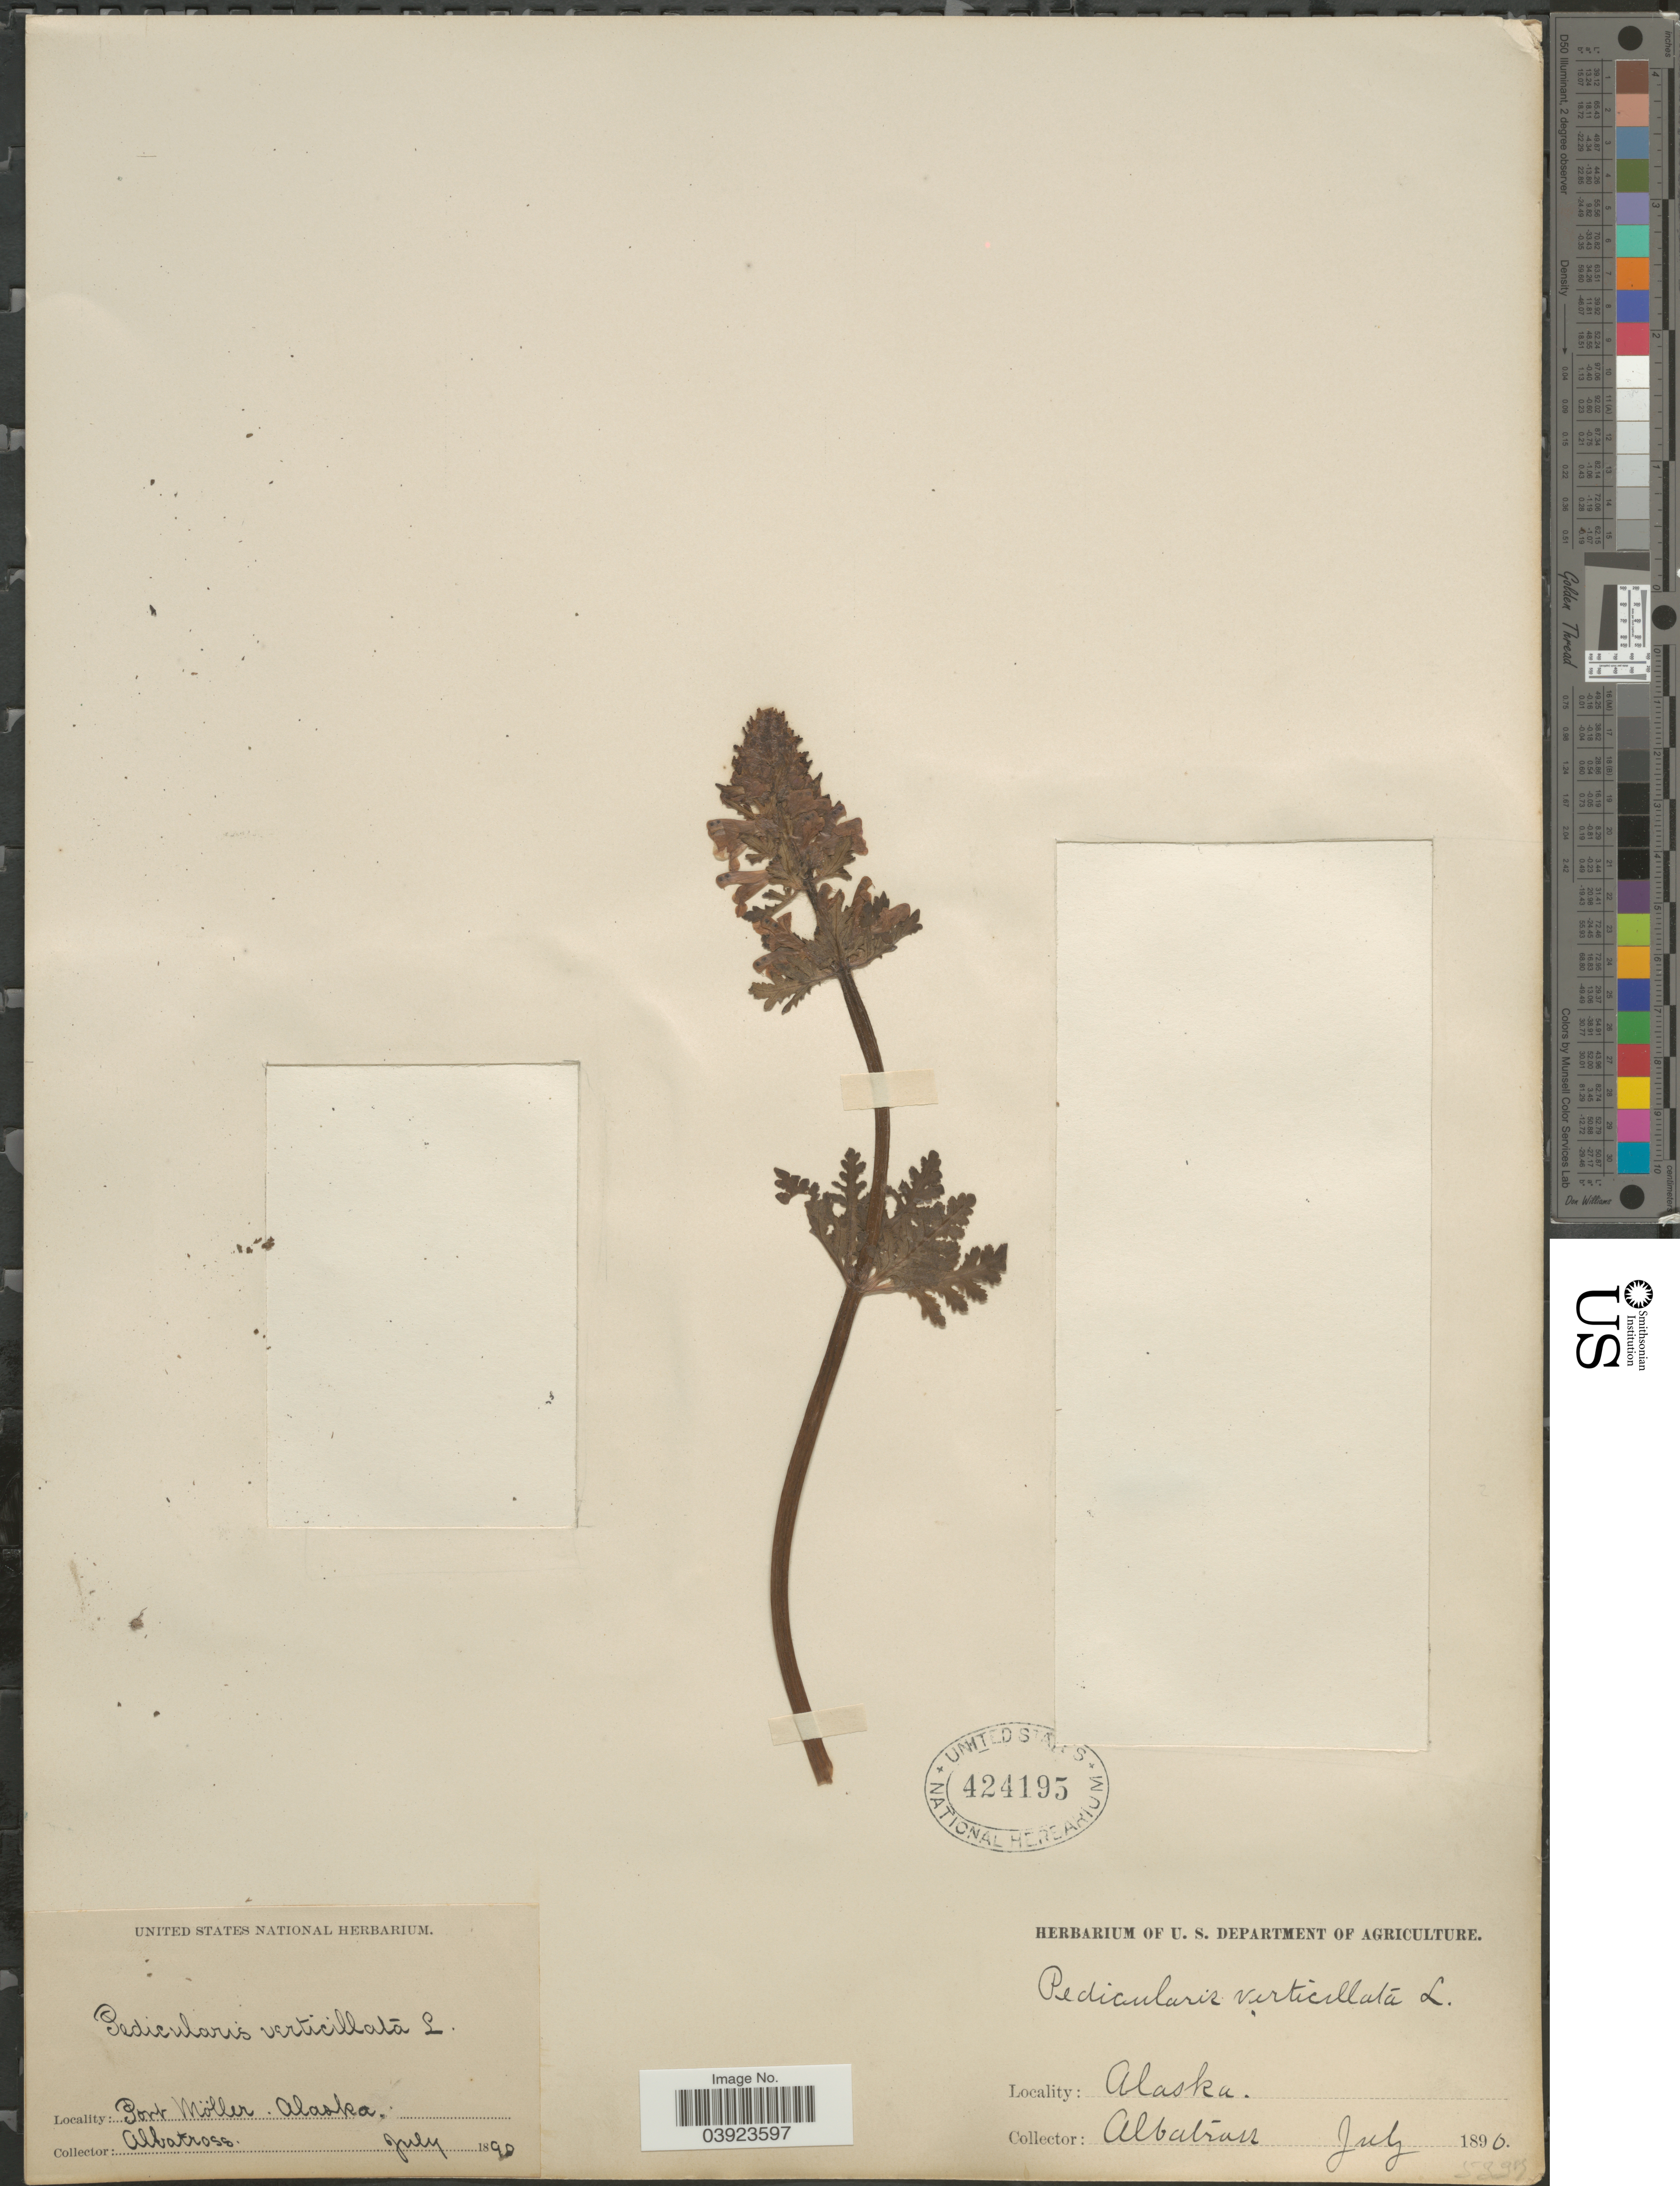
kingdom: Plantae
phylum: Tracheophyta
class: Magnoliopsida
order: Lamiales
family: Orobanchaceae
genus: Pedicularis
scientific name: Pedicularis verticillata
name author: L.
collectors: Albatross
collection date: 1890-07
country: United States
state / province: Alaska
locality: Port Möller.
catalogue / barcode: US 424195